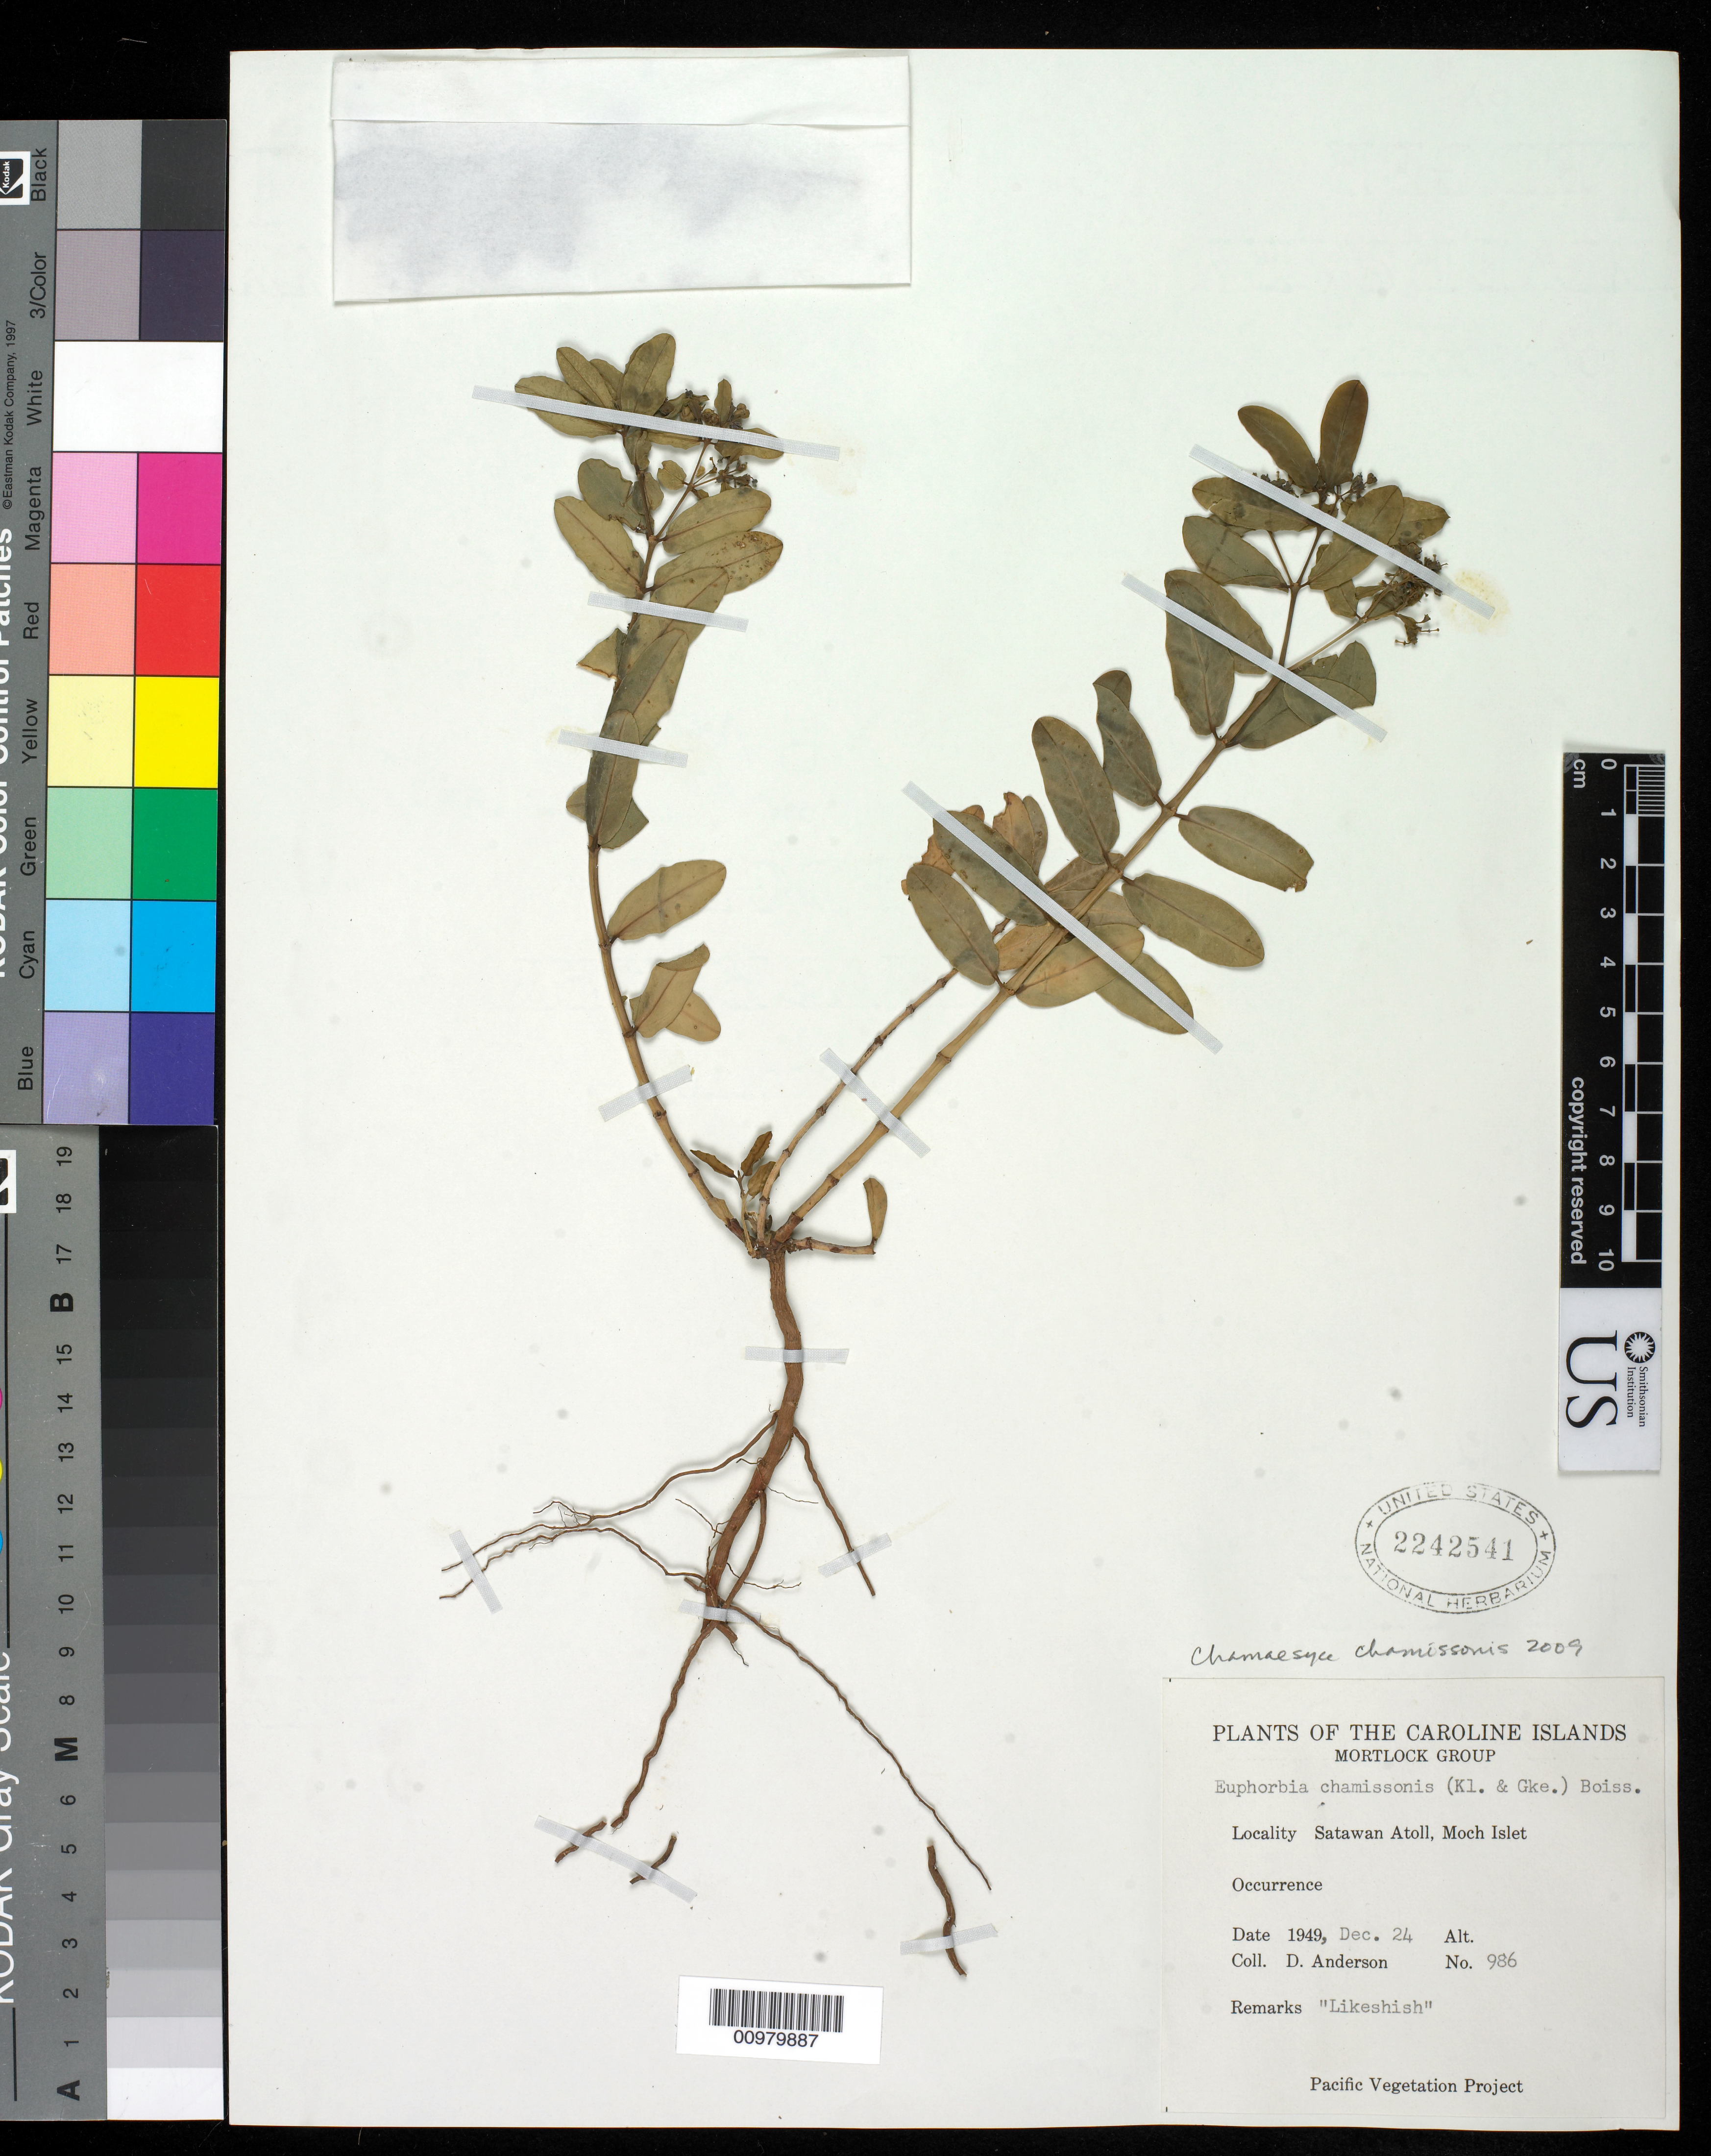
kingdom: Plantae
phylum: Tracheophyta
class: Magnoliopsida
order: Malpighiales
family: Euphorbiaceae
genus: Euphorbia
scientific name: Euphorbia chamissonis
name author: (Klotzsch ex Klotzsch & Garcke) Boiss.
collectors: D. Anderson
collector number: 986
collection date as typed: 24 Dec 1949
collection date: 1949-12-24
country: Micronesia, Federated States of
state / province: Truk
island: Satawan Atoll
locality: The Caroline Is., Mortlock Group, Moch Islet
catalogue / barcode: US 2242541